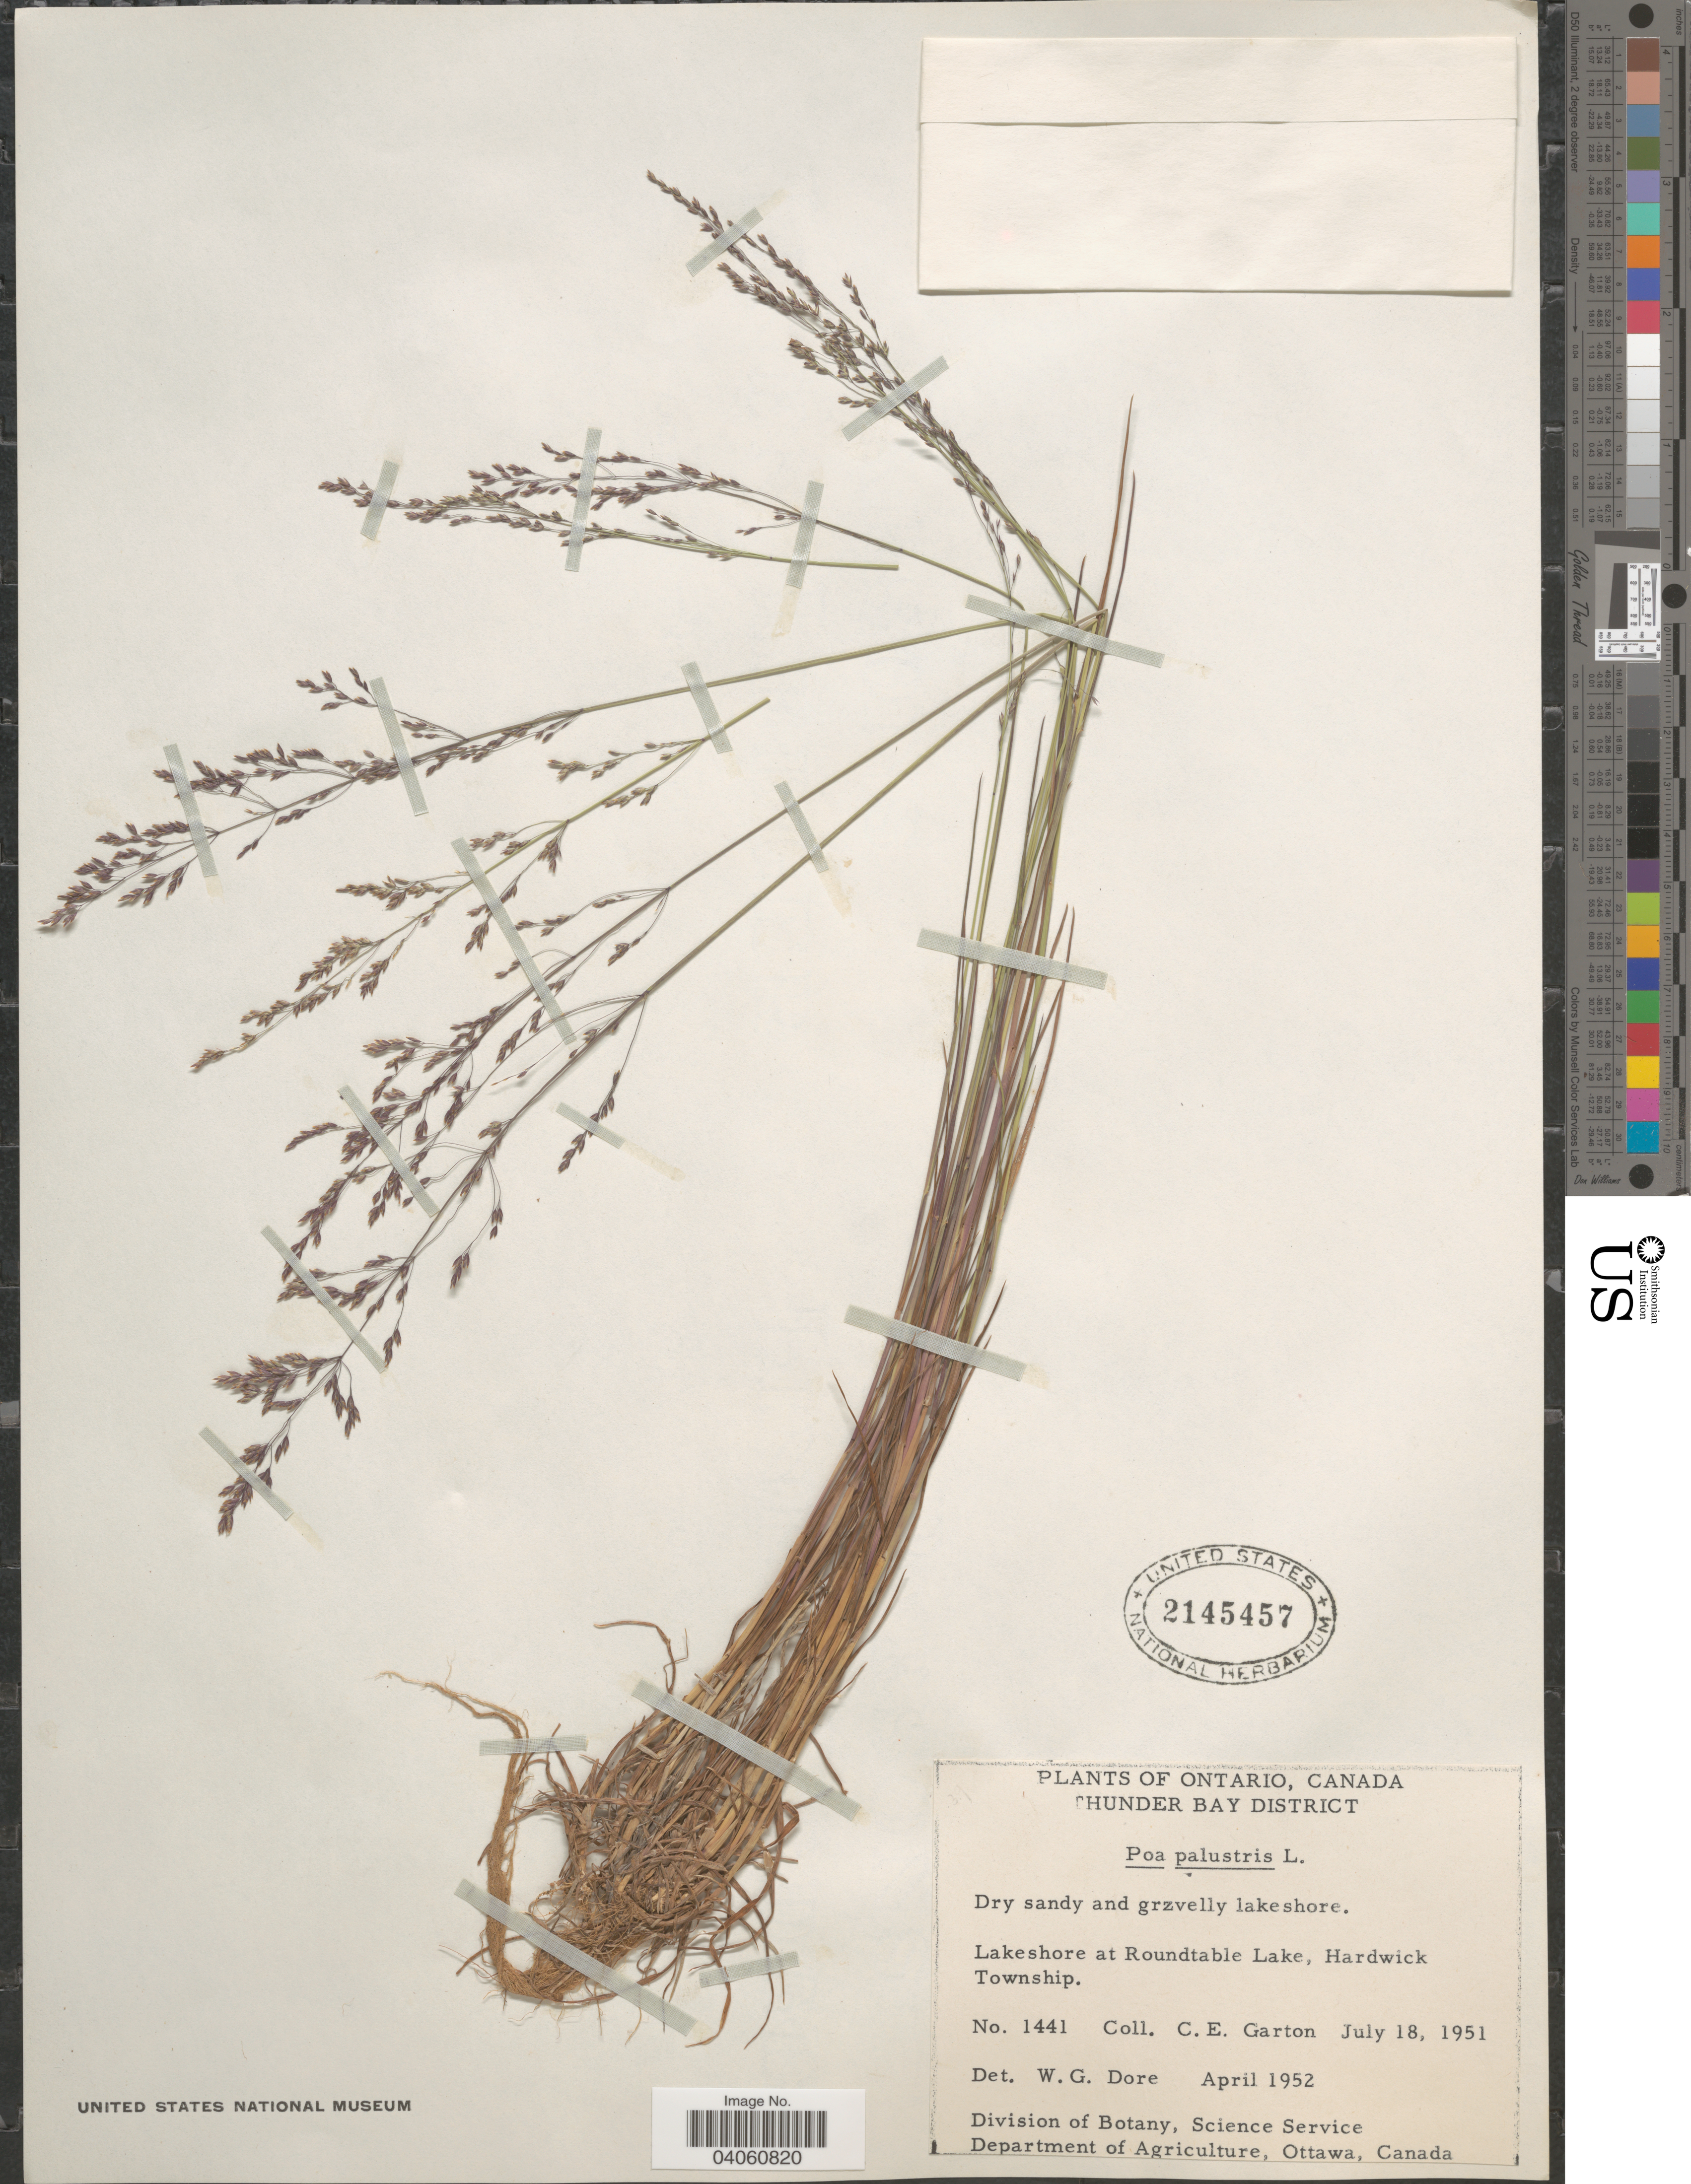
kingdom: Plantae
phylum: Tracheophyta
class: Liliopsida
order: Poales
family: Poaceae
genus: Poa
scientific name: Poa palustris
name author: L.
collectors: C. E. Garton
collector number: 1441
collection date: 1951-07-18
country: Canada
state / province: Ontario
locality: Thunder Bay District. Lakeshore at Roundtable Lake, Hardwick Township.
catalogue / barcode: US 2145457